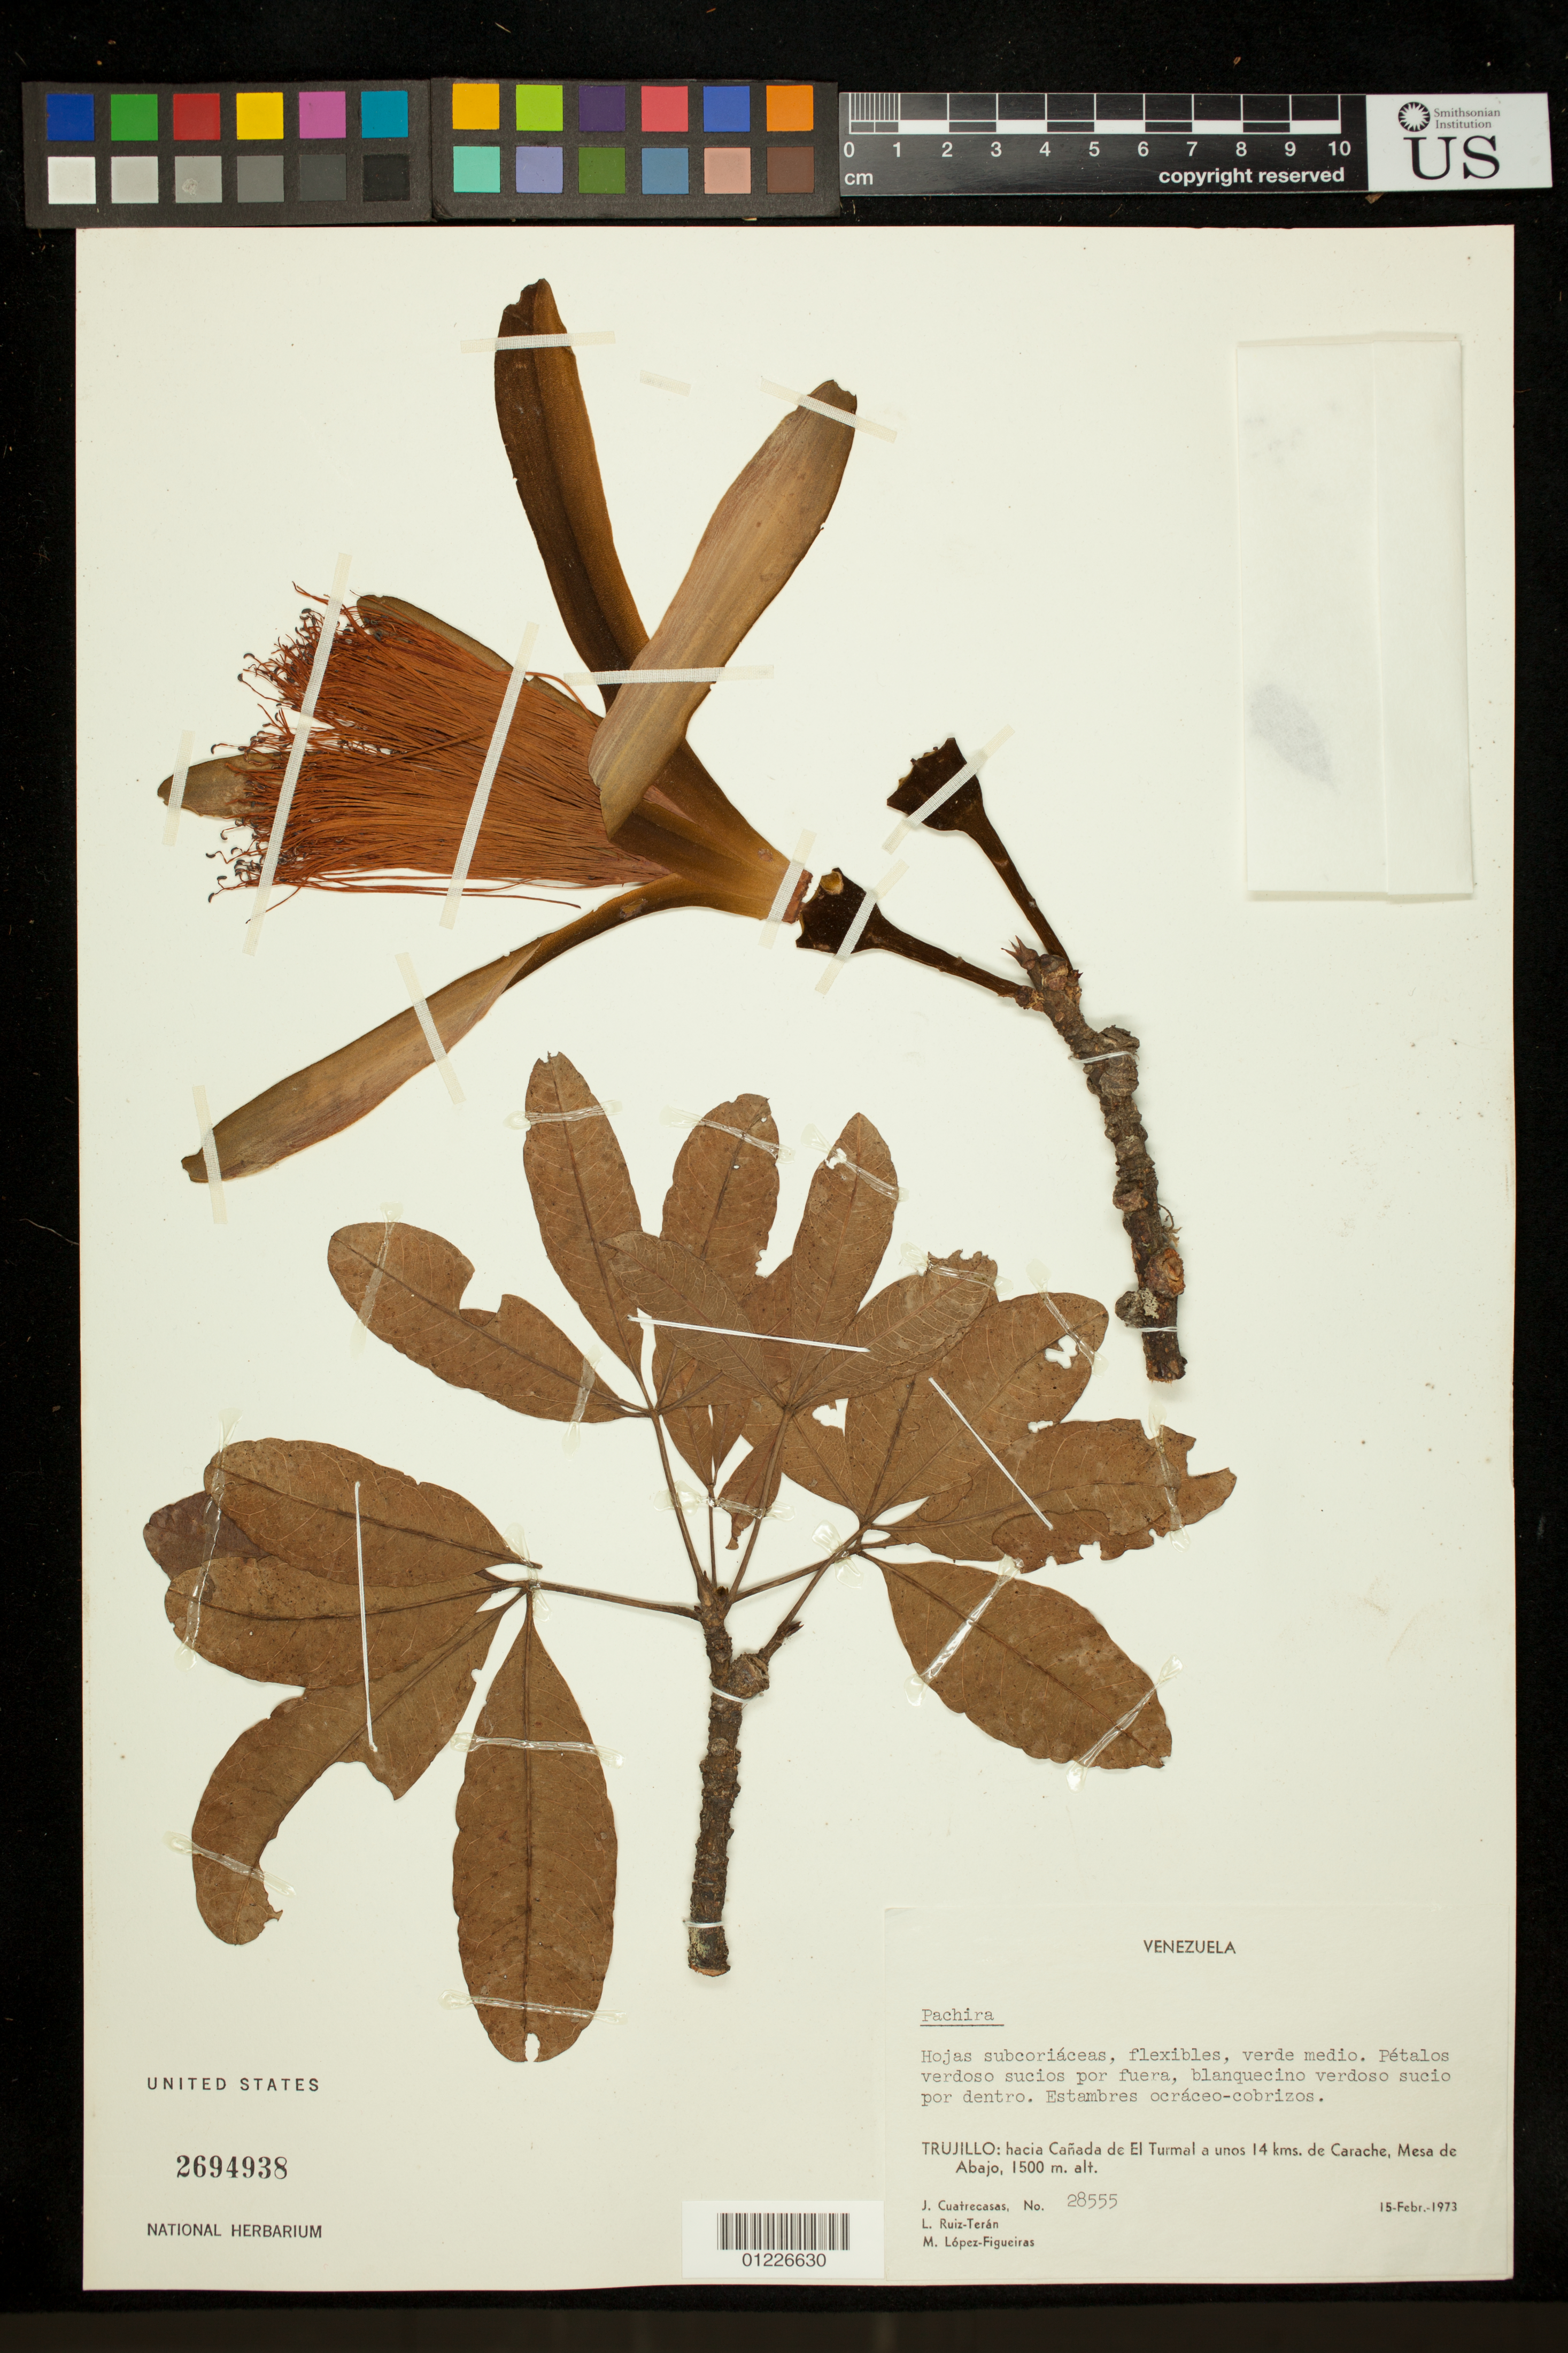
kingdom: Plantae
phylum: Tracheophyta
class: Magnoliopsida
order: Malvales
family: Malvaceae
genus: Pachira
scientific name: Pachira sp.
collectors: J. Cuatrecasas, L. E. Ruíz-Terán & M. López Figueiras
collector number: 28555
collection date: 1973-02-15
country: Venezuela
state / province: Trujillo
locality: hacia Ca±ada de El Turmal a unos 14 kms. de Carache, Mesa de Abajo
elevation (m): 1500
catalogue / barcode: US 2694938